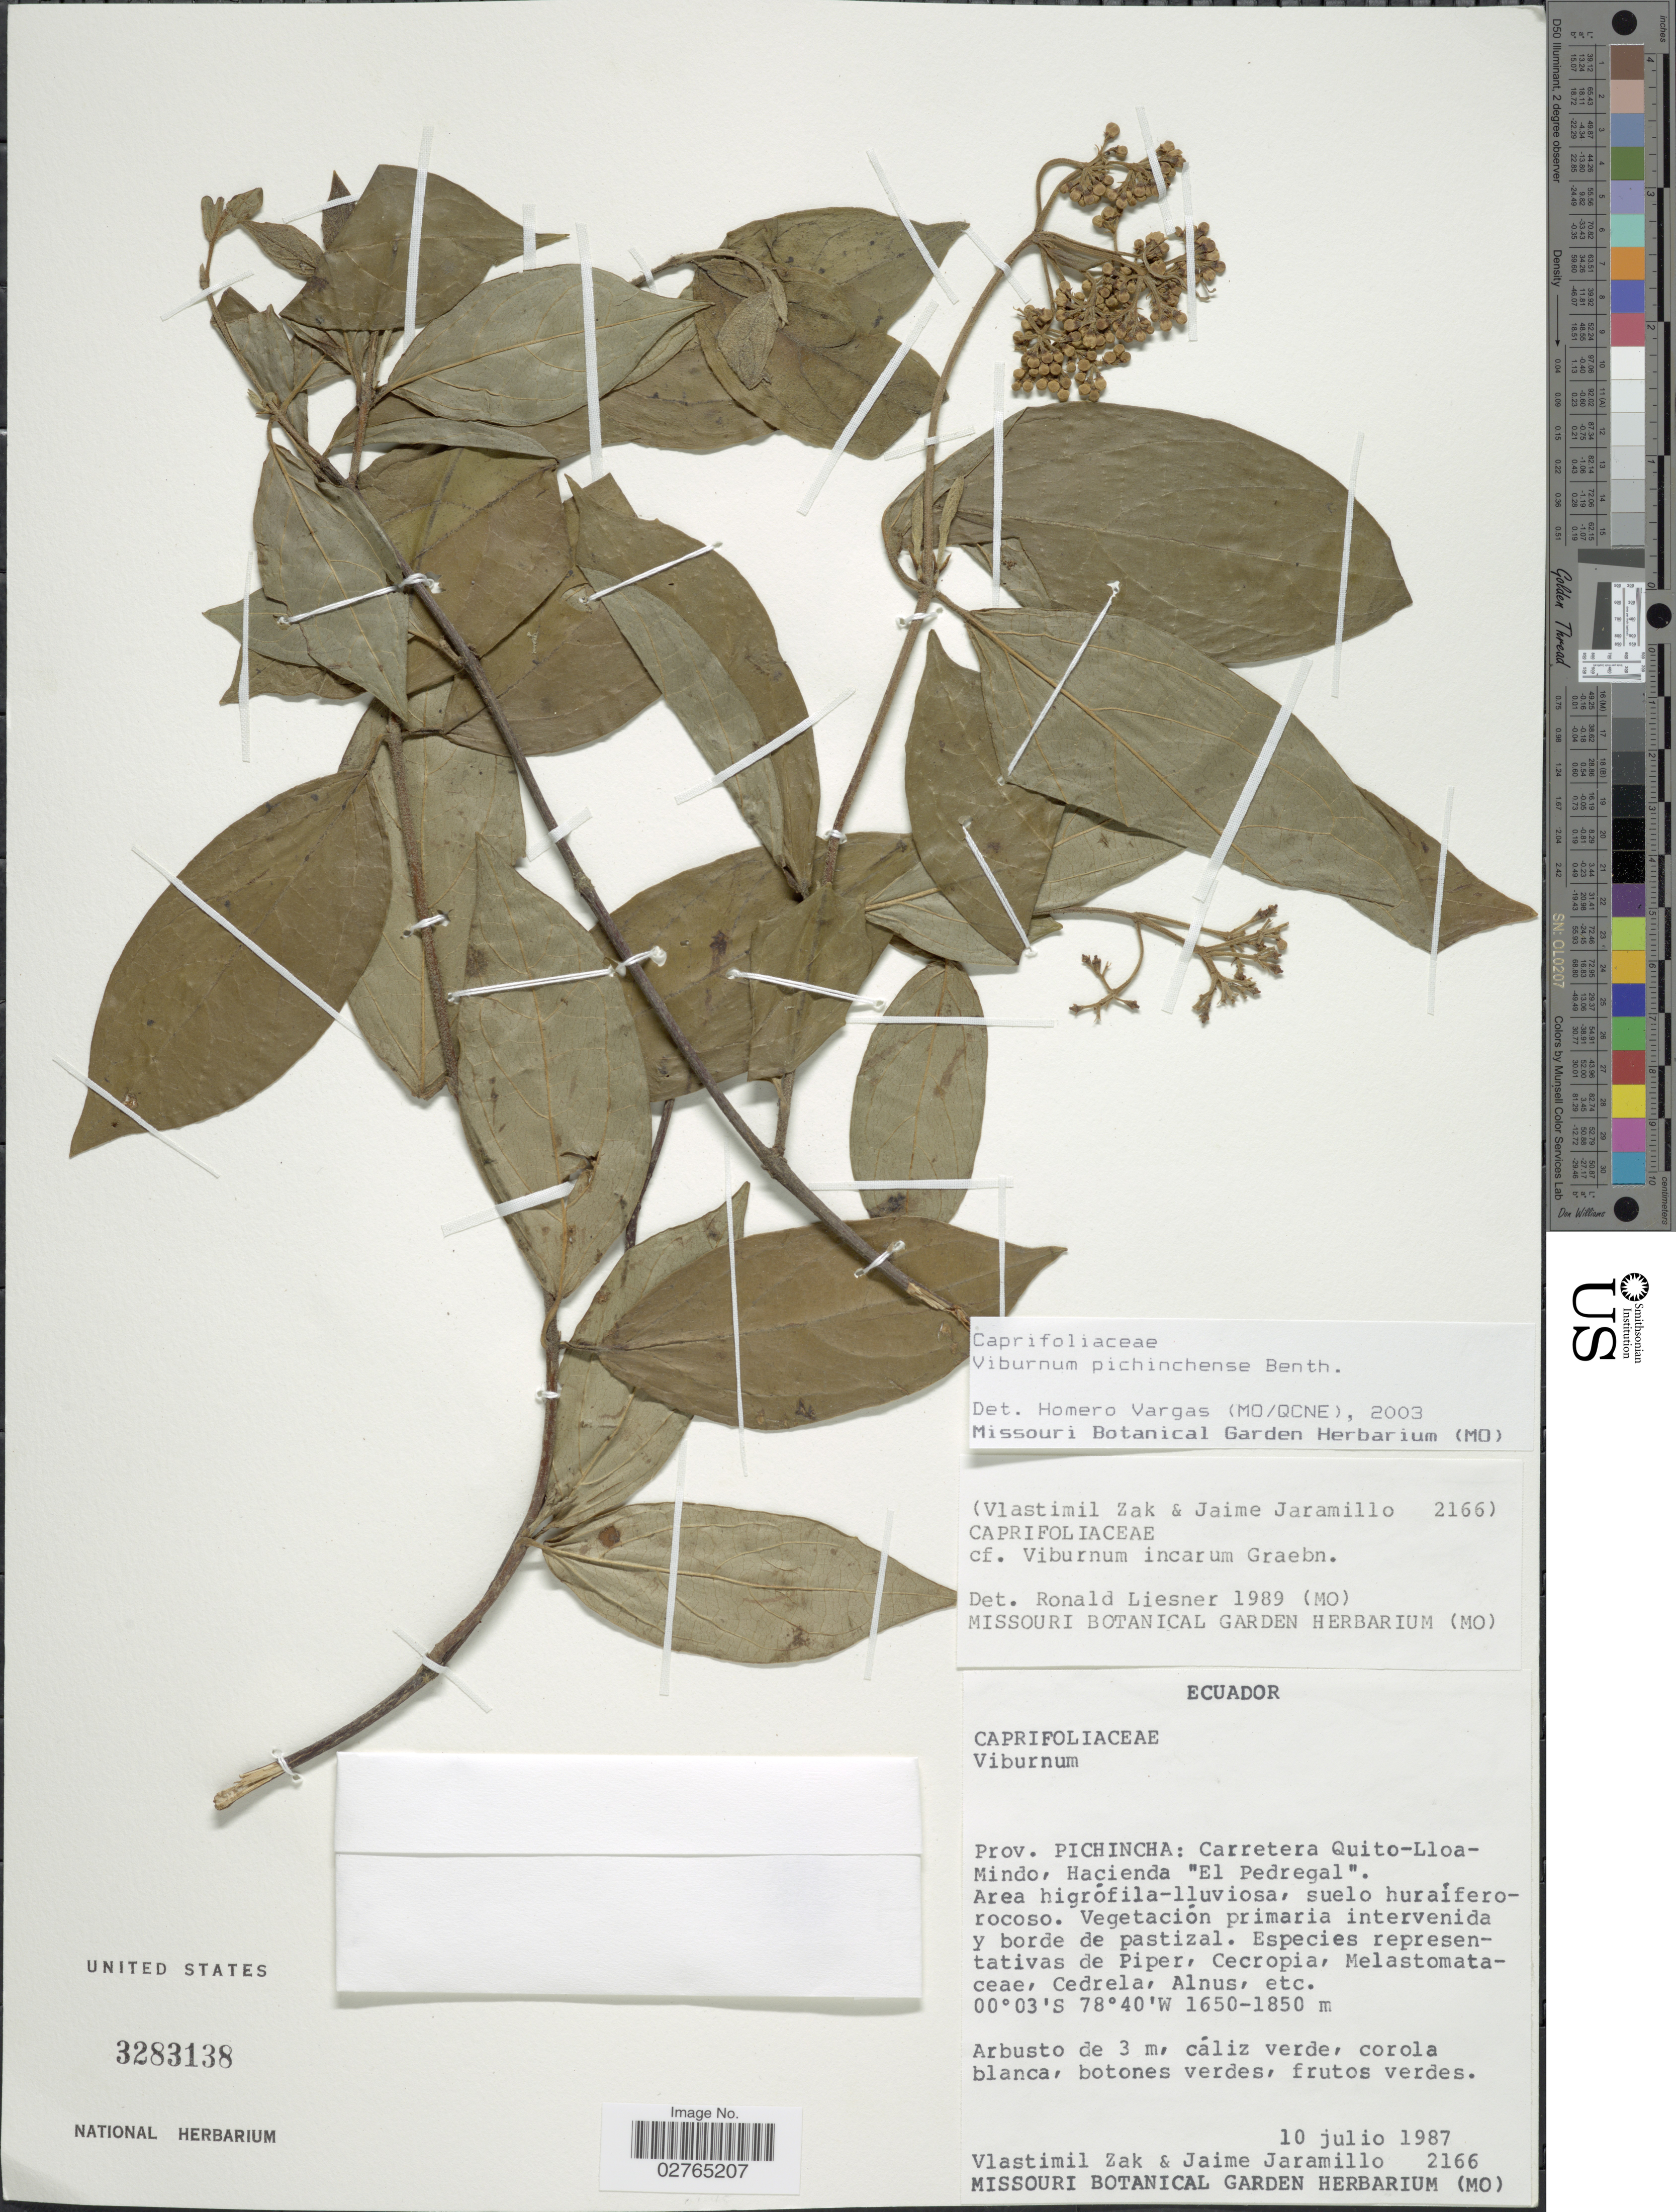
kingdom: Plantae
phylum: Tracheophyta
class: Magnoliopsida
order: Dipsacales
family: Viburnaceae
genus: Viburnum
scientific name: Viburnum pichinchense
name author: Benth.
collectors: V. Zak & J. Jaramillo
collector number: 2166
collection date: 1987-07-10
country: Ecuador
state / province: Pichincha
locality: Carretera Quito-Lloa-Mindo, Hacienda " El Pedregal"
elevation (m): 1650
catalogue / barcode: US 3283138